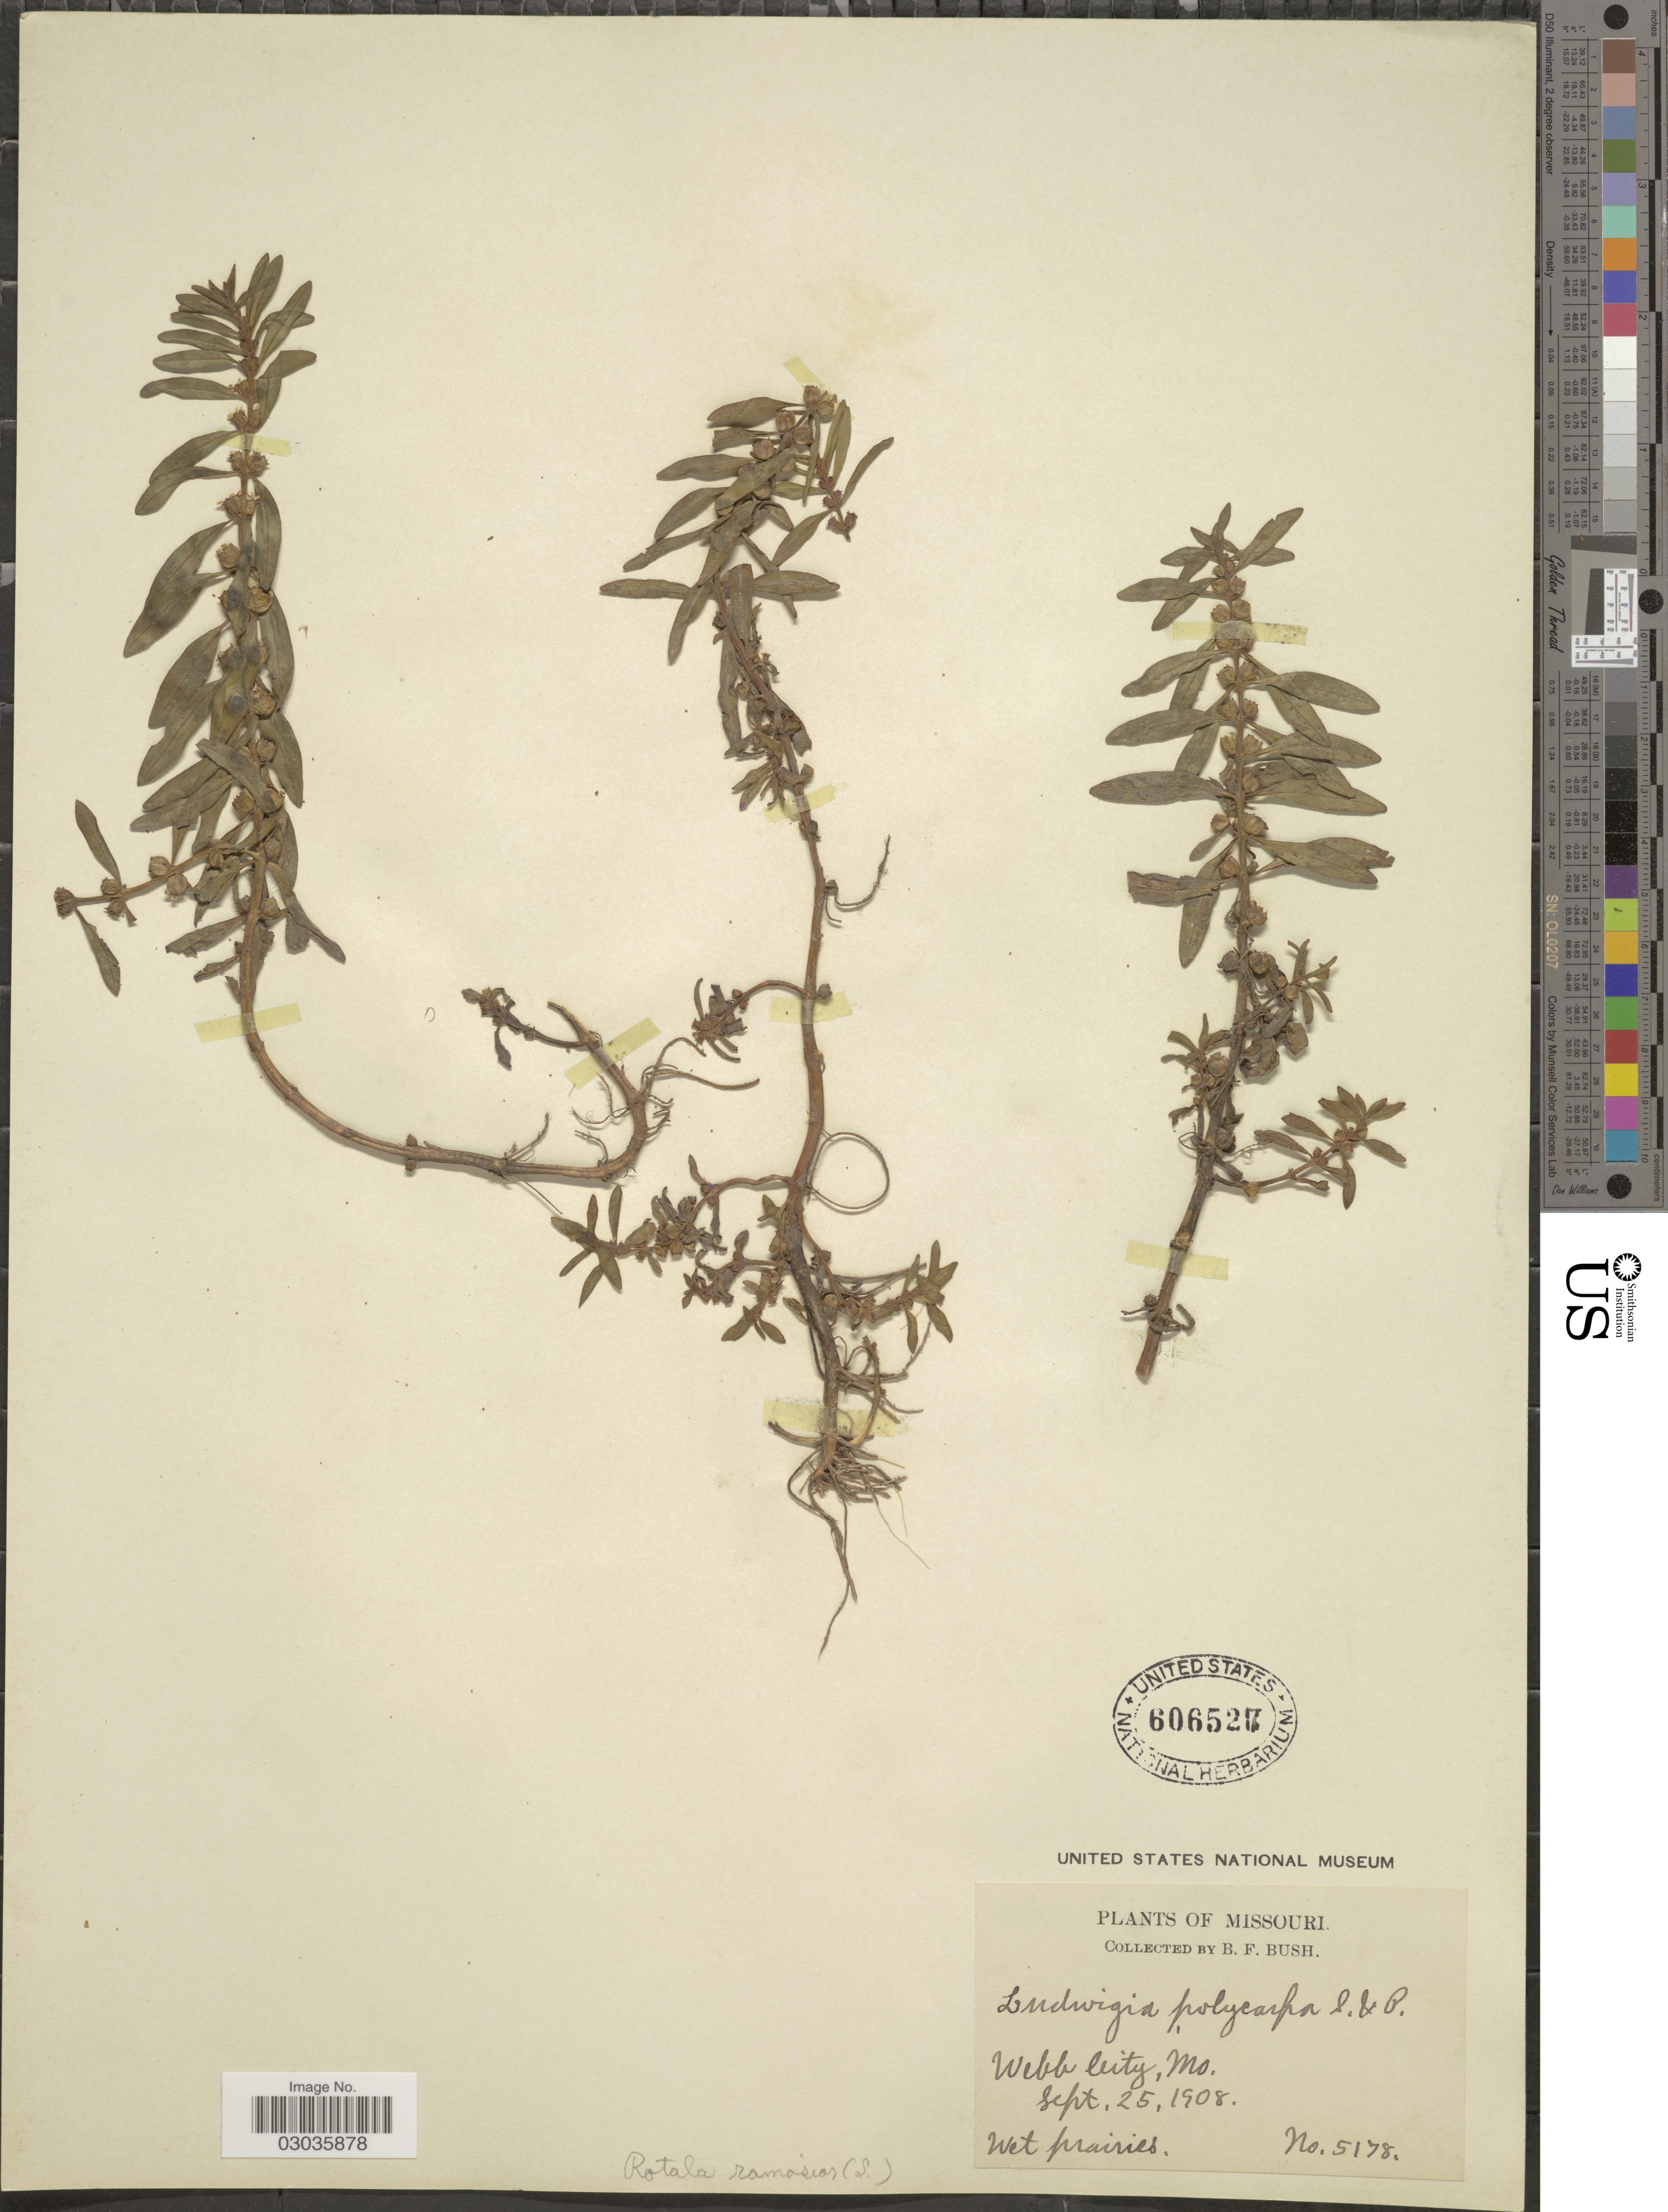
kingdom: Plantae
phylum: Tracheophyta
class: Magnoliopsida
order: Myrtales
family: Lythraceae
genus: Rotala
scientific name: Rotala ramosior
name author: (L.) Koehne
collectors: B. F. Bush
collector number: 5178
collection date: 1908-09-25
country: United States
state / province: Missouri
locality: Webb City.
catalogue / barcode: US 6065217